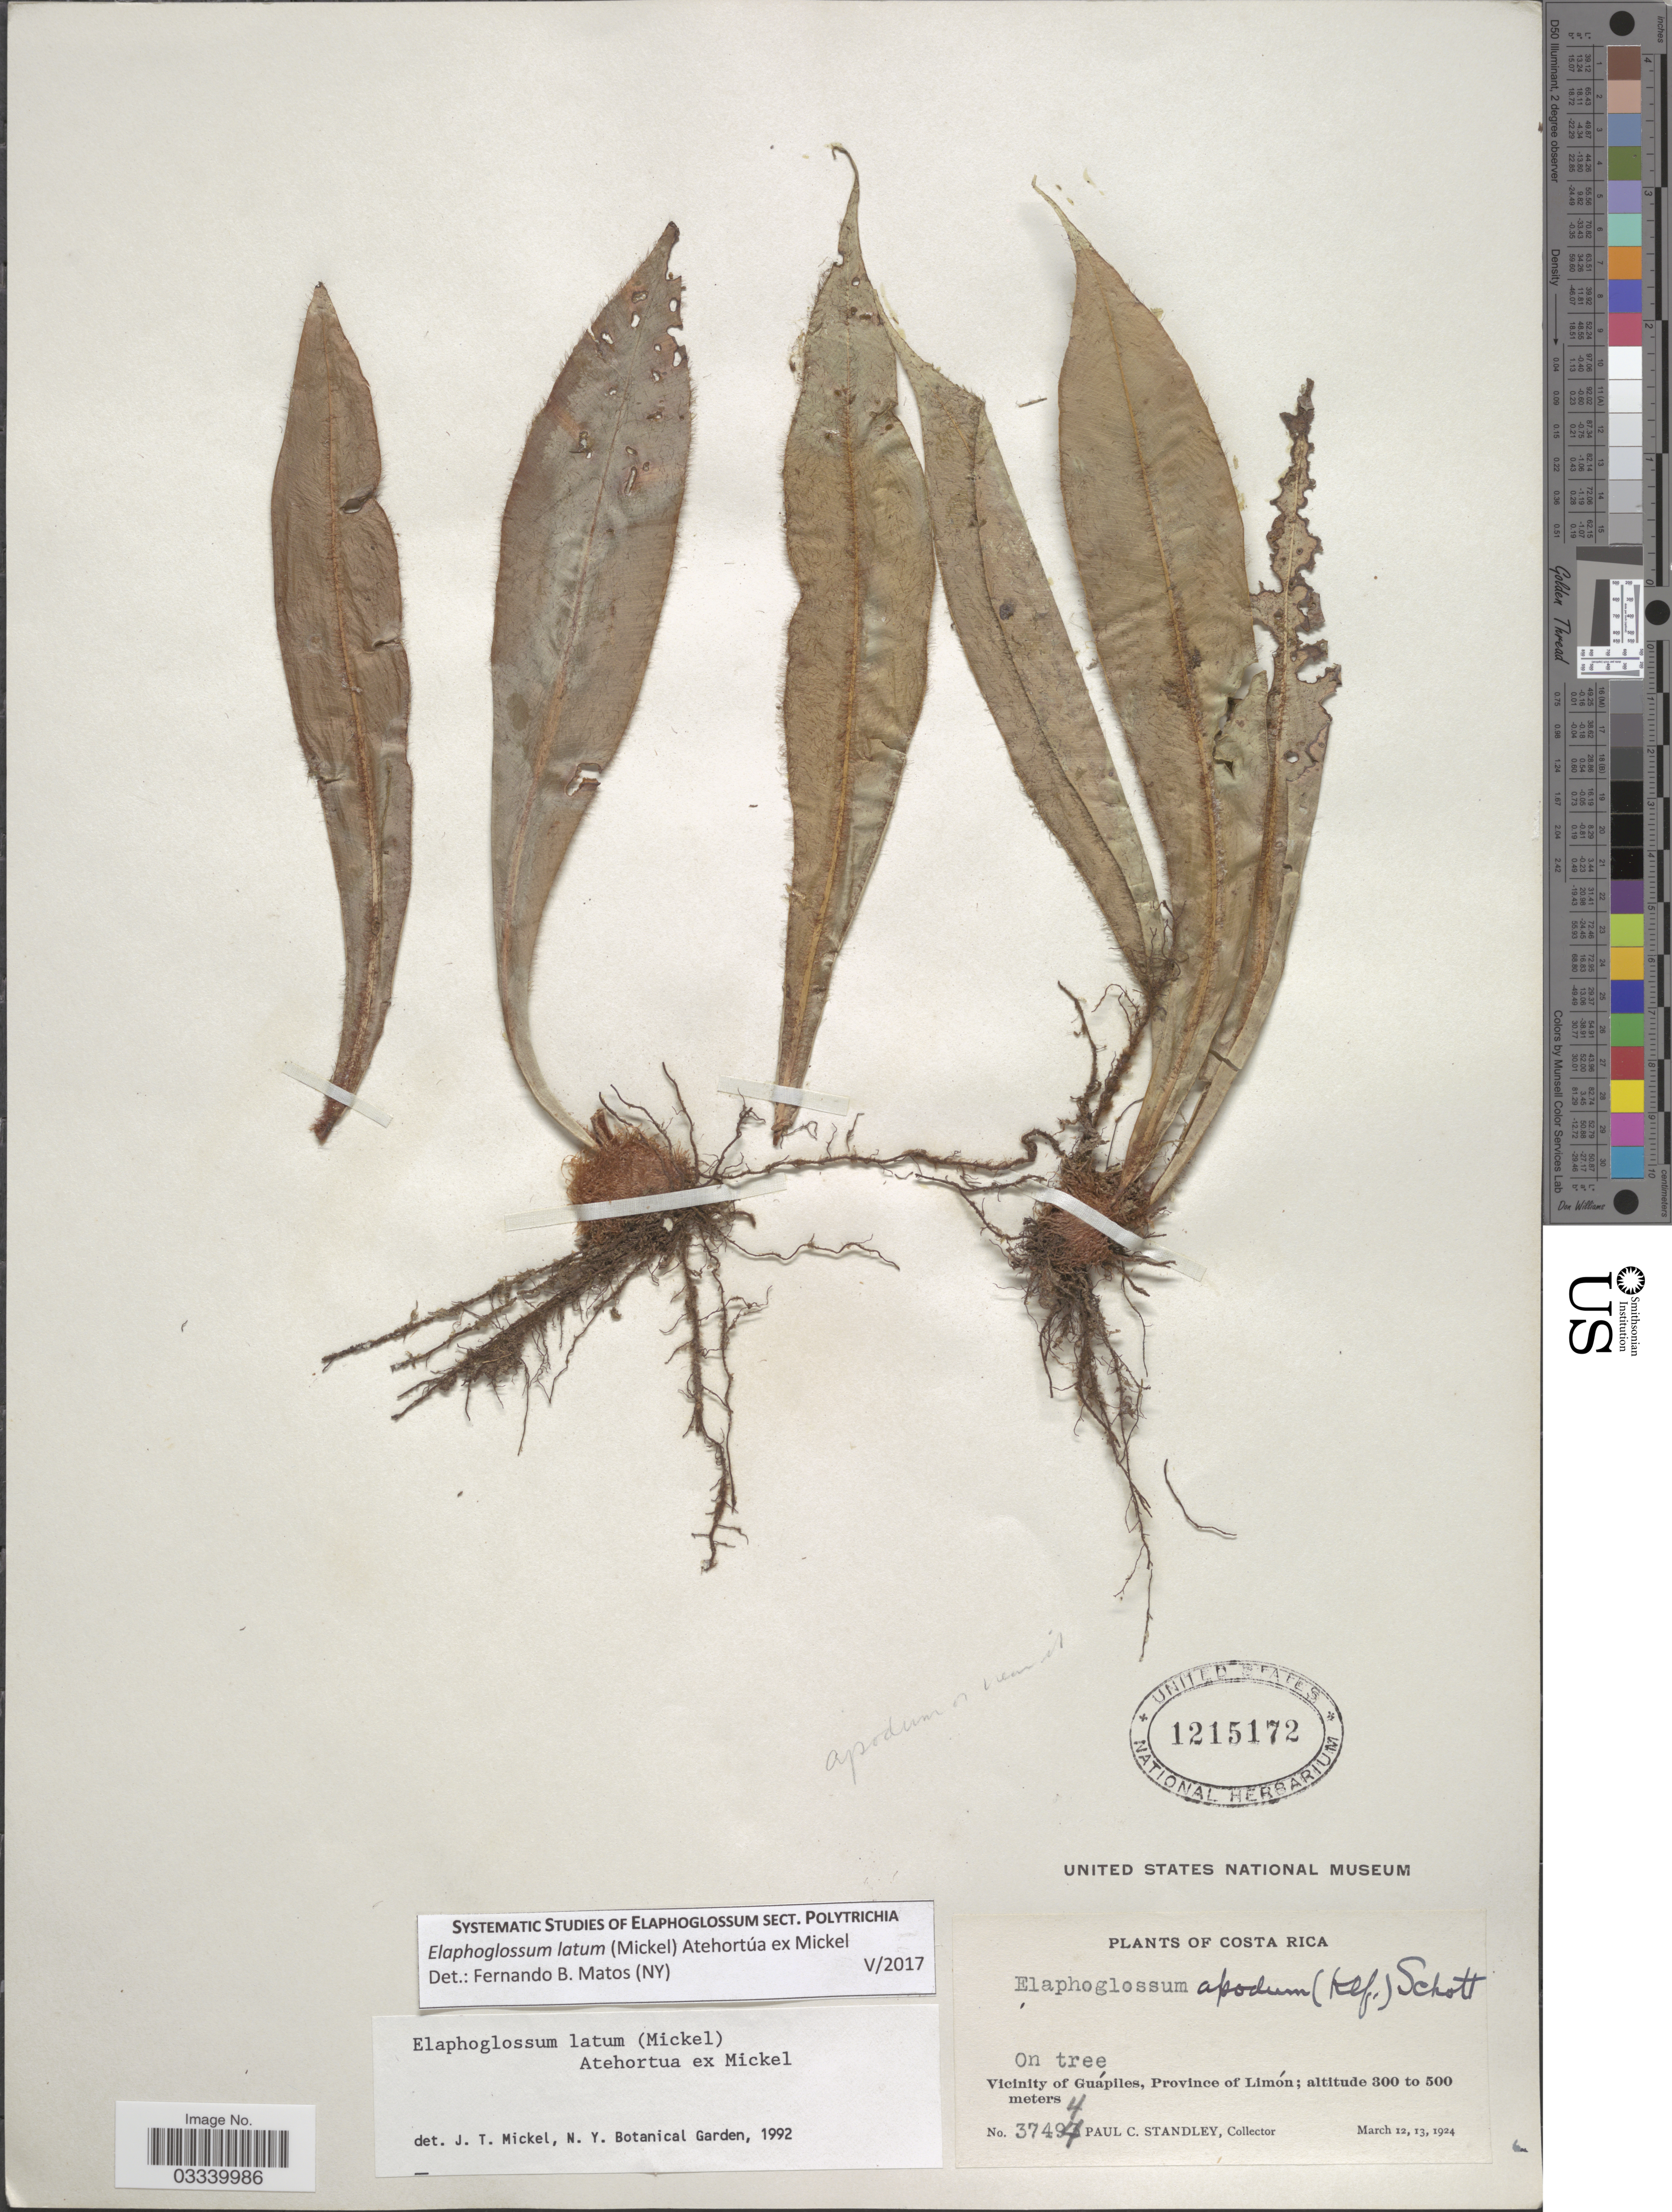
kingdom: Plantae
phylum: Tracheophyta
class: Polypodiopsida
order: Polypodiales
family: Dryopteridaceae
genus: Elaphoglossum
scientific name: Elaphoglossum latum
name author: (Mickel) Atehortúa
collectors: P. C. Standley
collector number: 37494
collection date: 1924-03-12/1924-03-13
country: Costa Rica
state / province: Limón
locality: Vicinity of Guápiles.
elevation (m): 300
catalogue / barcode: US 1215172